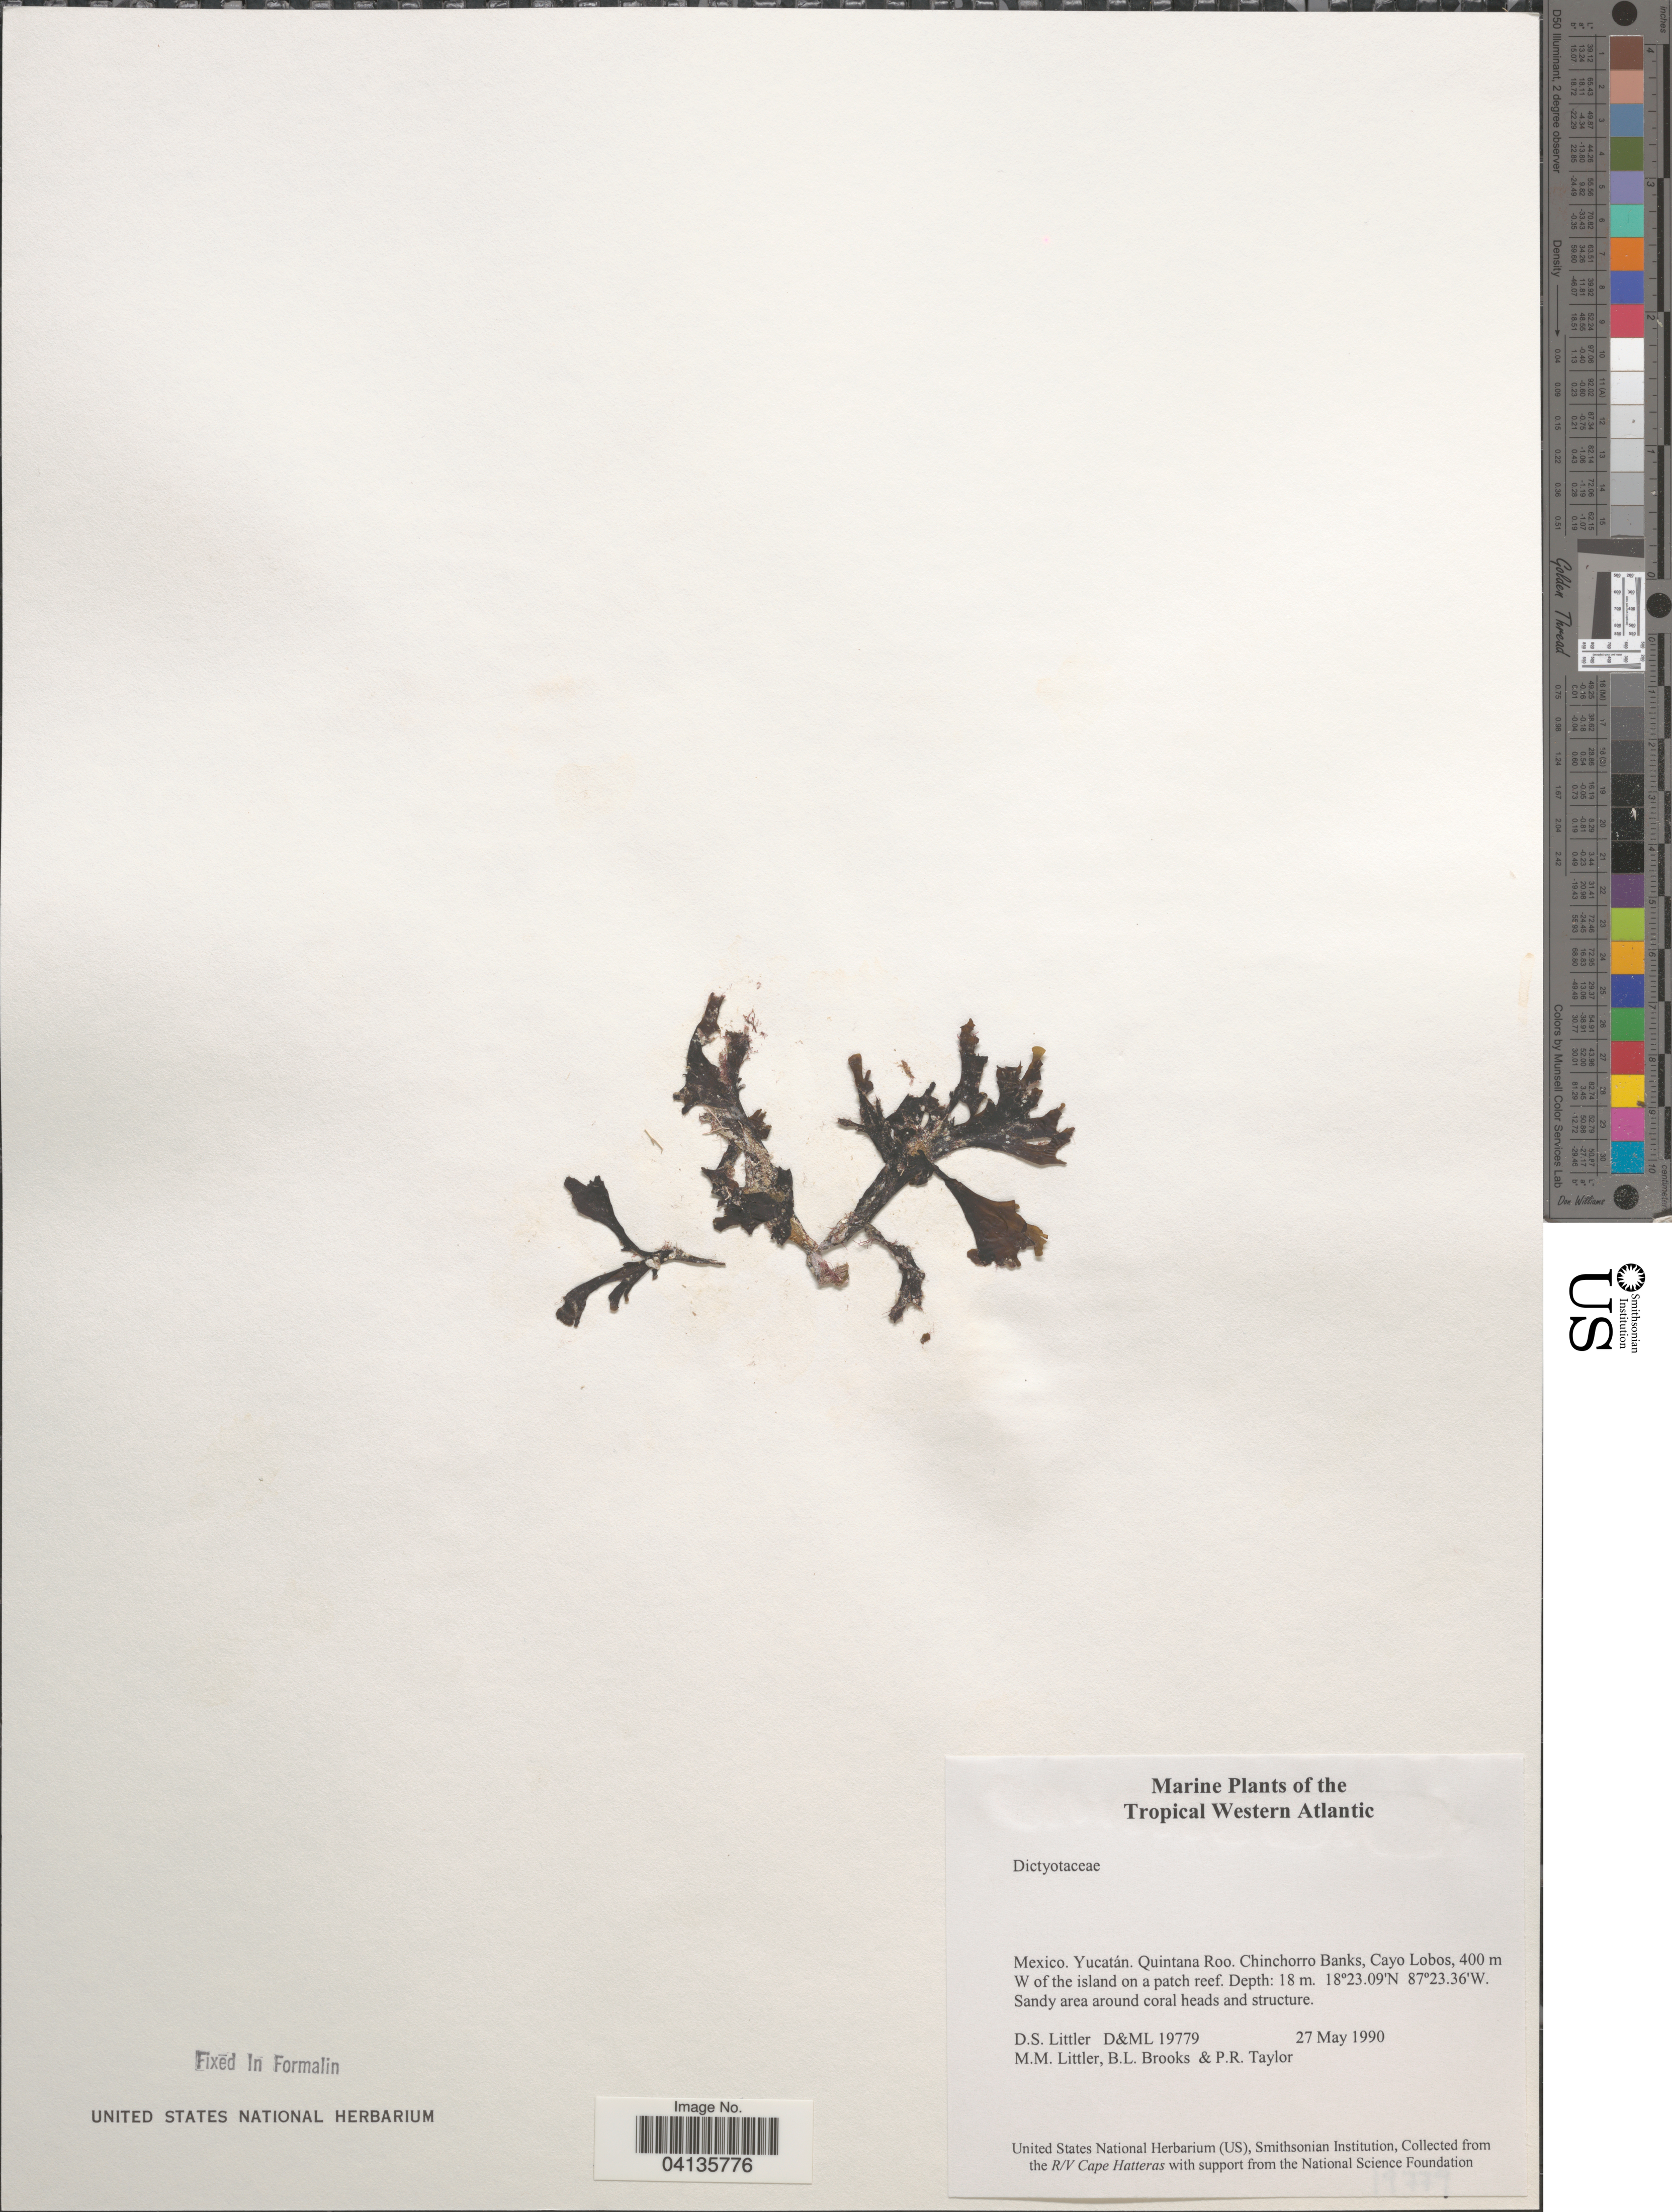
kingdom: Plantae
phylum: Rhodophyta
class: Florideophyceae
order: Corallinales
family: Corallinaceae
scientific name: Crustose Coralline Algae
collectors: D. S. Littler, B. Brooks & P. R. Taylor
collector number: D&ML19779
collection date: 1990-05-27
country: Mexico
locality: Tropical Western Atlantic. Yucatán. Quintana Roo. Chinchorro Banks, Cayo Lobos. W of the island on a patch reef.